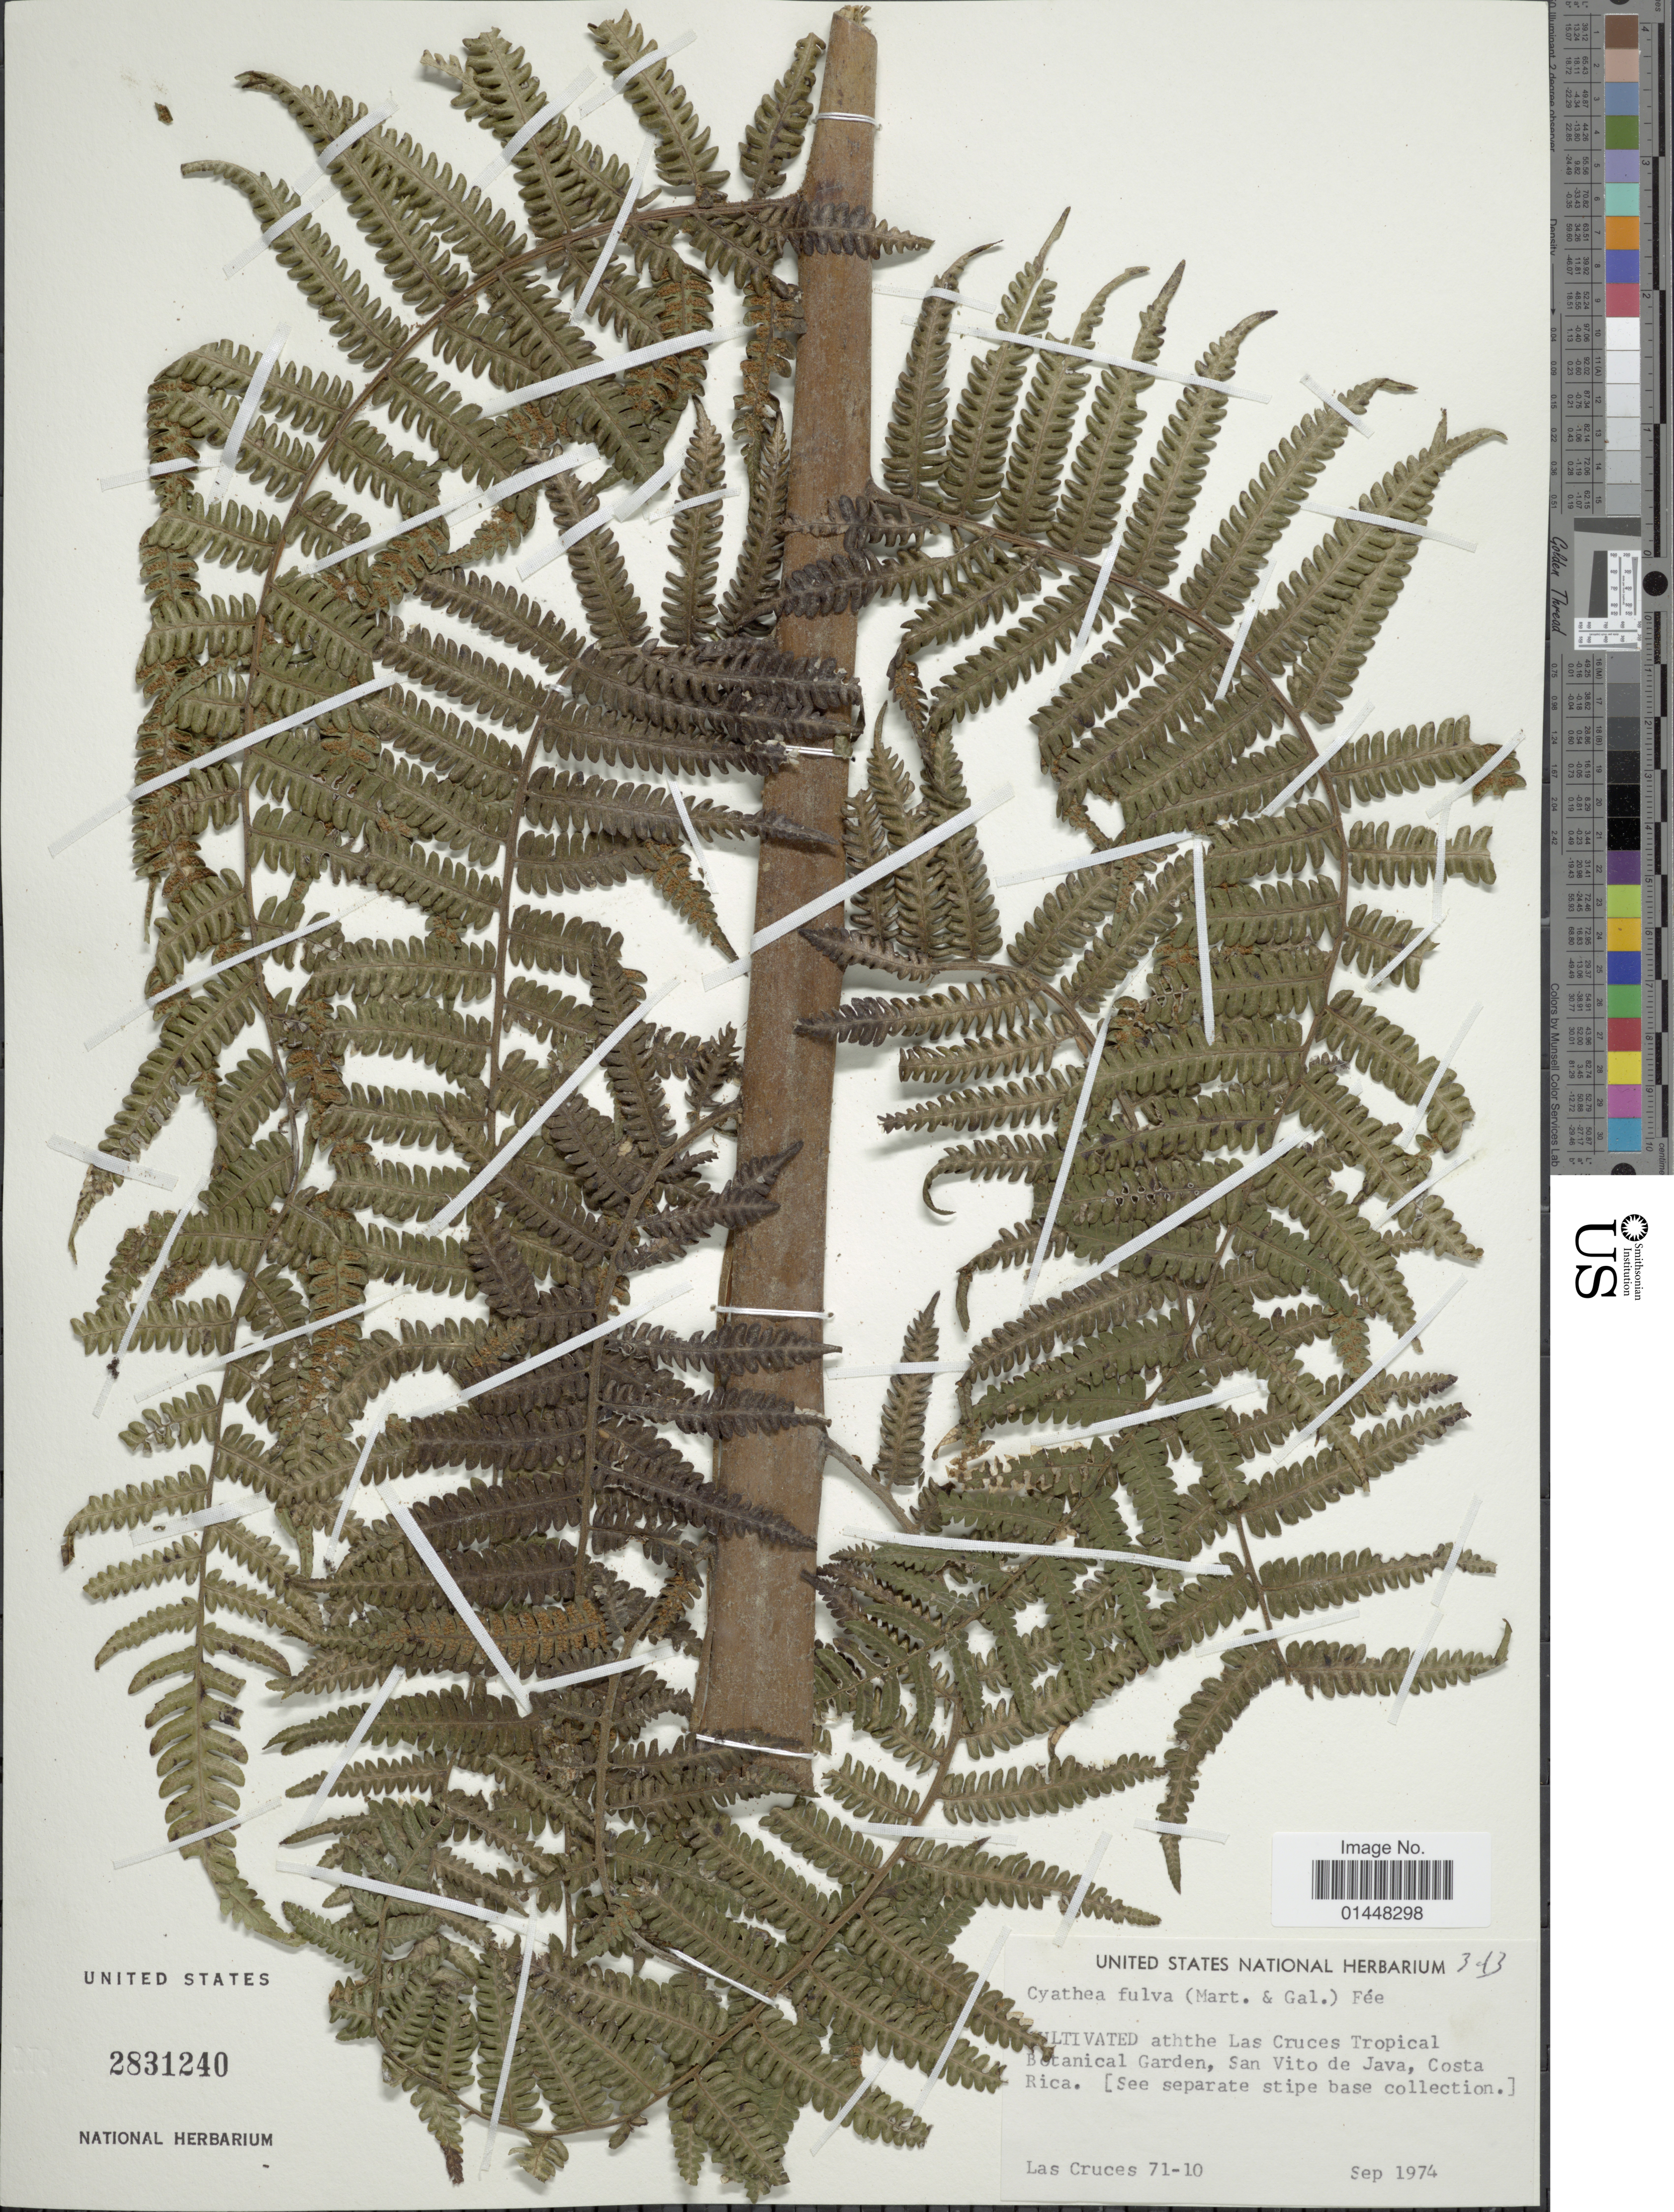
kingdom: Plantae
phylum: Tracheophyta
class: Polypodiopsida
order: Cyatheales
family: Cyatheaceae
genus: Cyathea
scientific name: Cyathea fulva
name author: (M. Martens & Galeotti) Fée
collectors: Las Cruces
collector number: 71-10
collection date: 1974-09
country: Costa Rica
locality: The Las Cruces Tropical Botanical Garden, San Vito de Java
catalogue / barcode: US 2831240